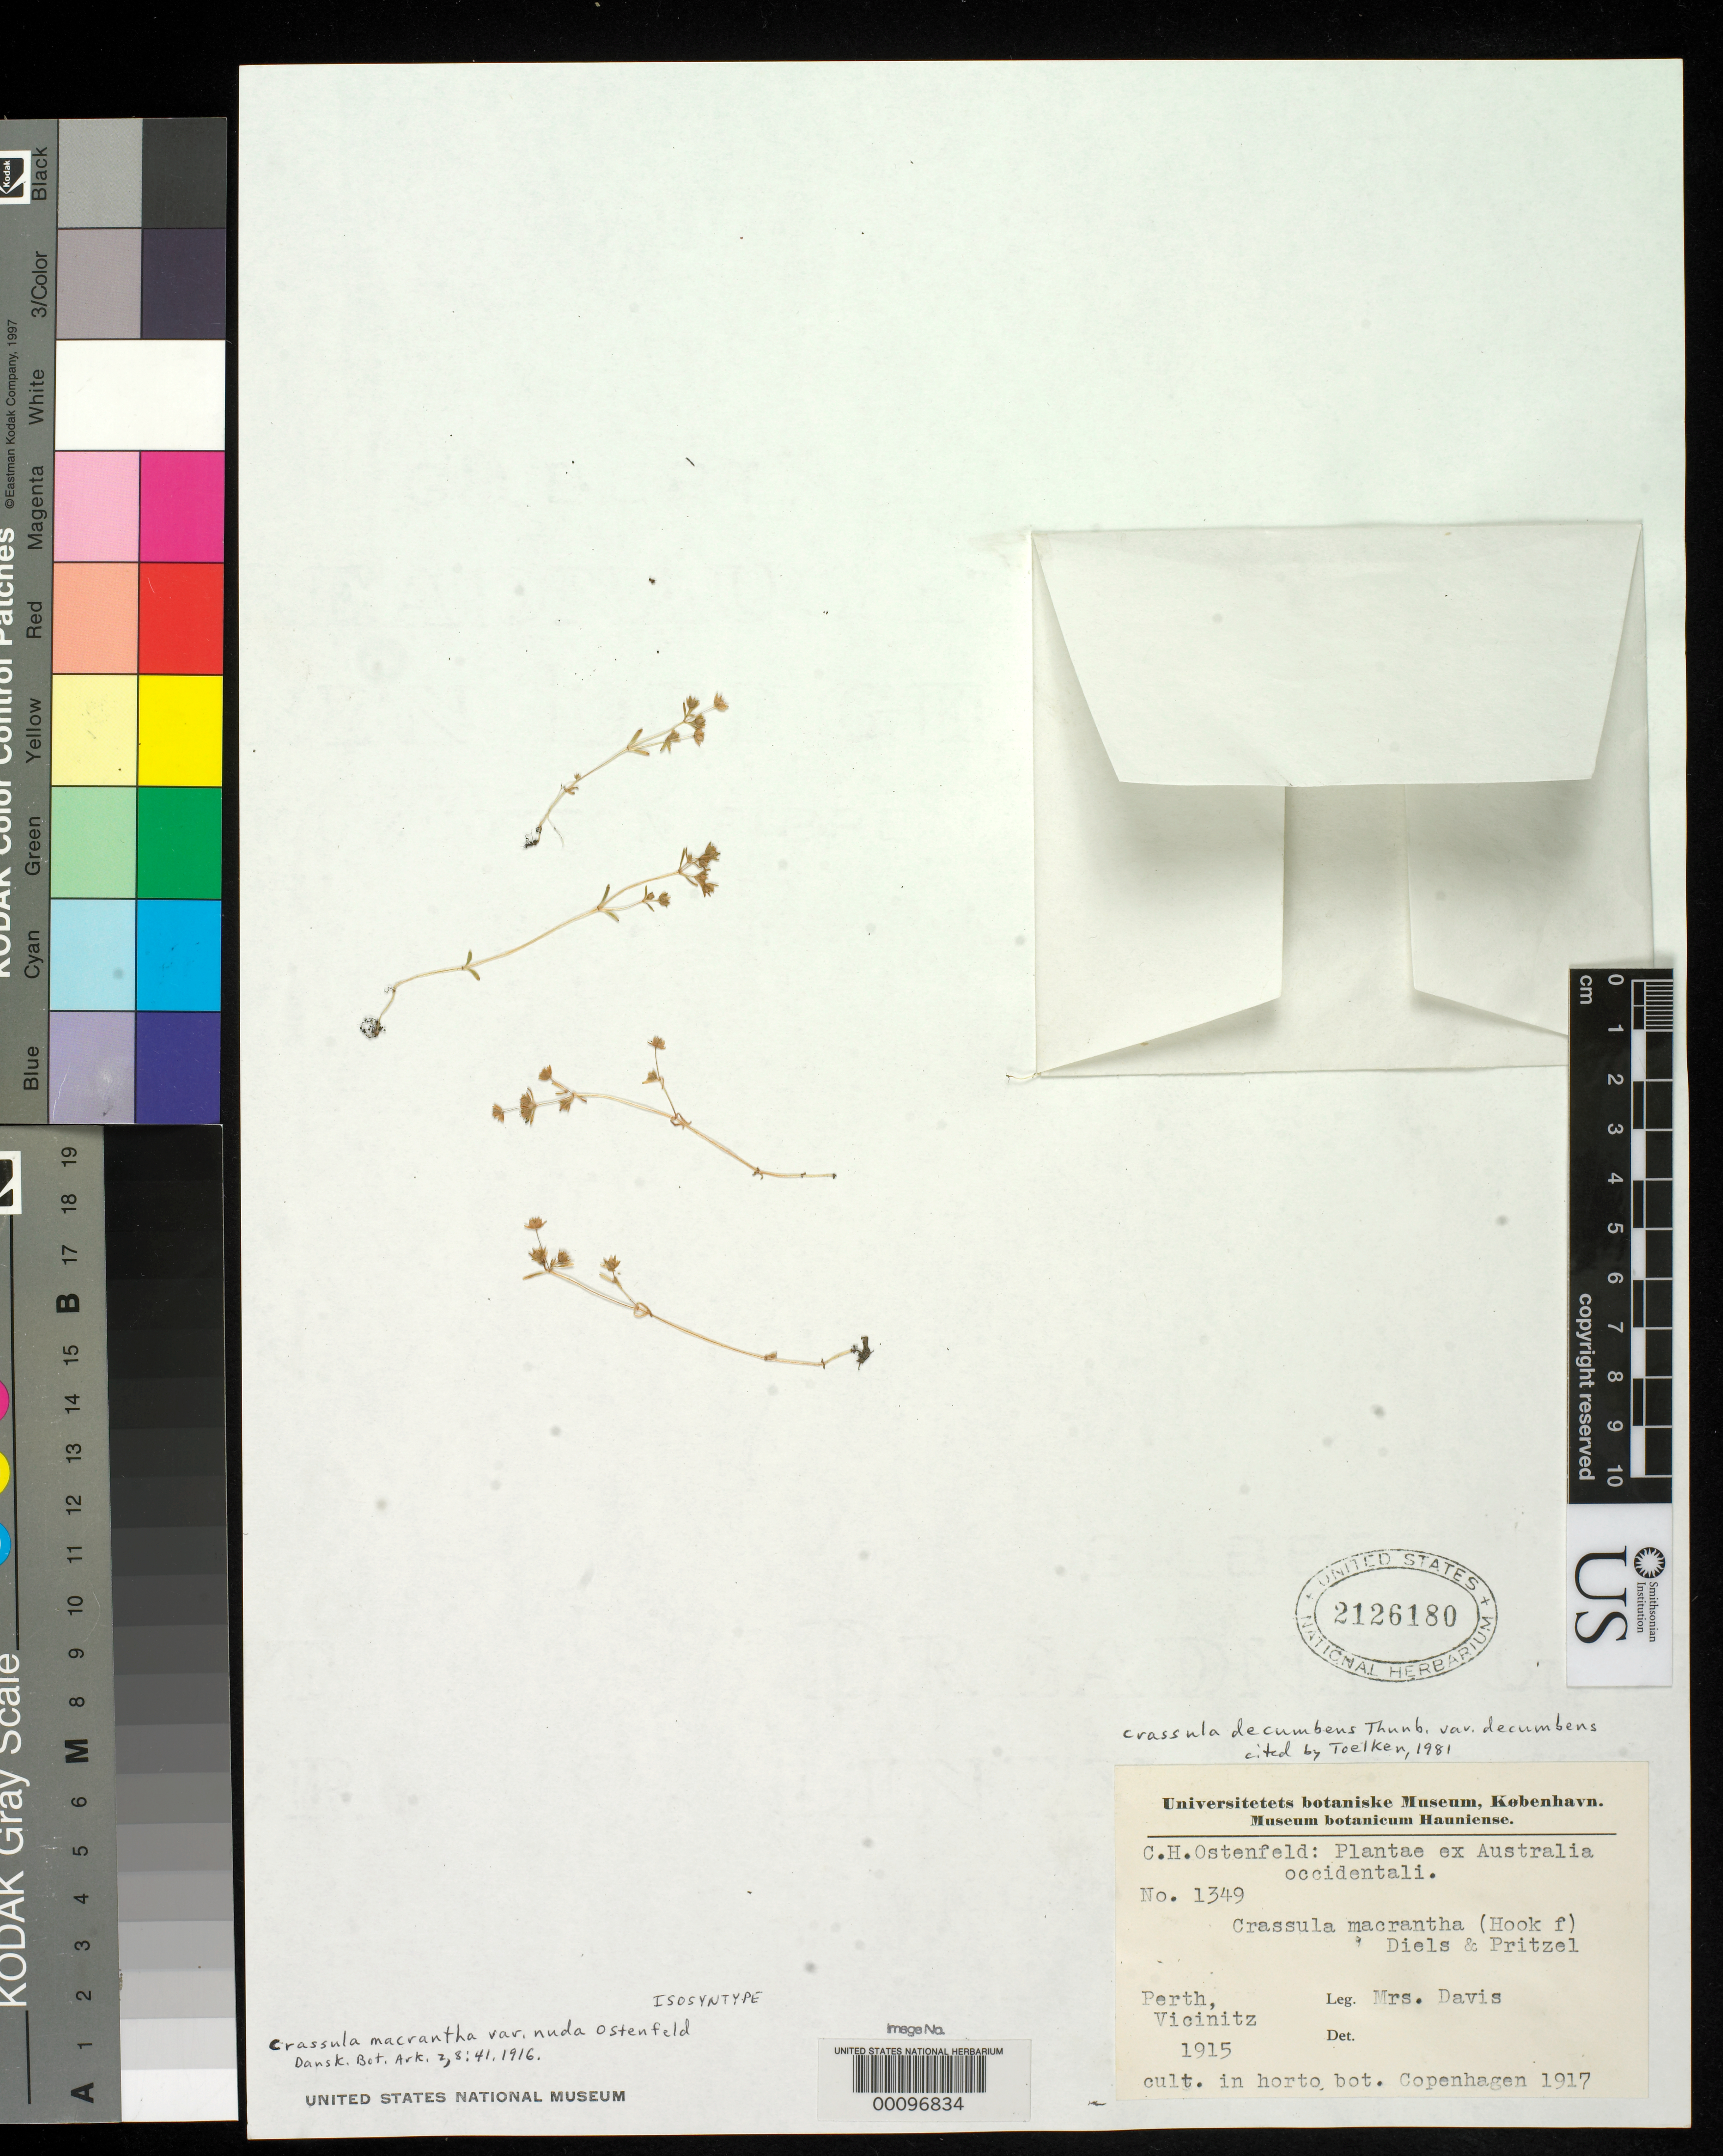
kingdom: Plantae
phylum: Tracheophyta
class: Magnoliopsida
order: Saxifragales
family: Crassulaceae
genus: Crassula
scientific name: Crassula macrantha var. nuda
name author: Ostenf.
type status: Isosyntype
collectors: Davis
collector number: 1349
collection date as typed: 1915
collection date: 1915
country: Australia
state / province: Western Australia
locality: Perth.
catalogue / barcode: US 2126180